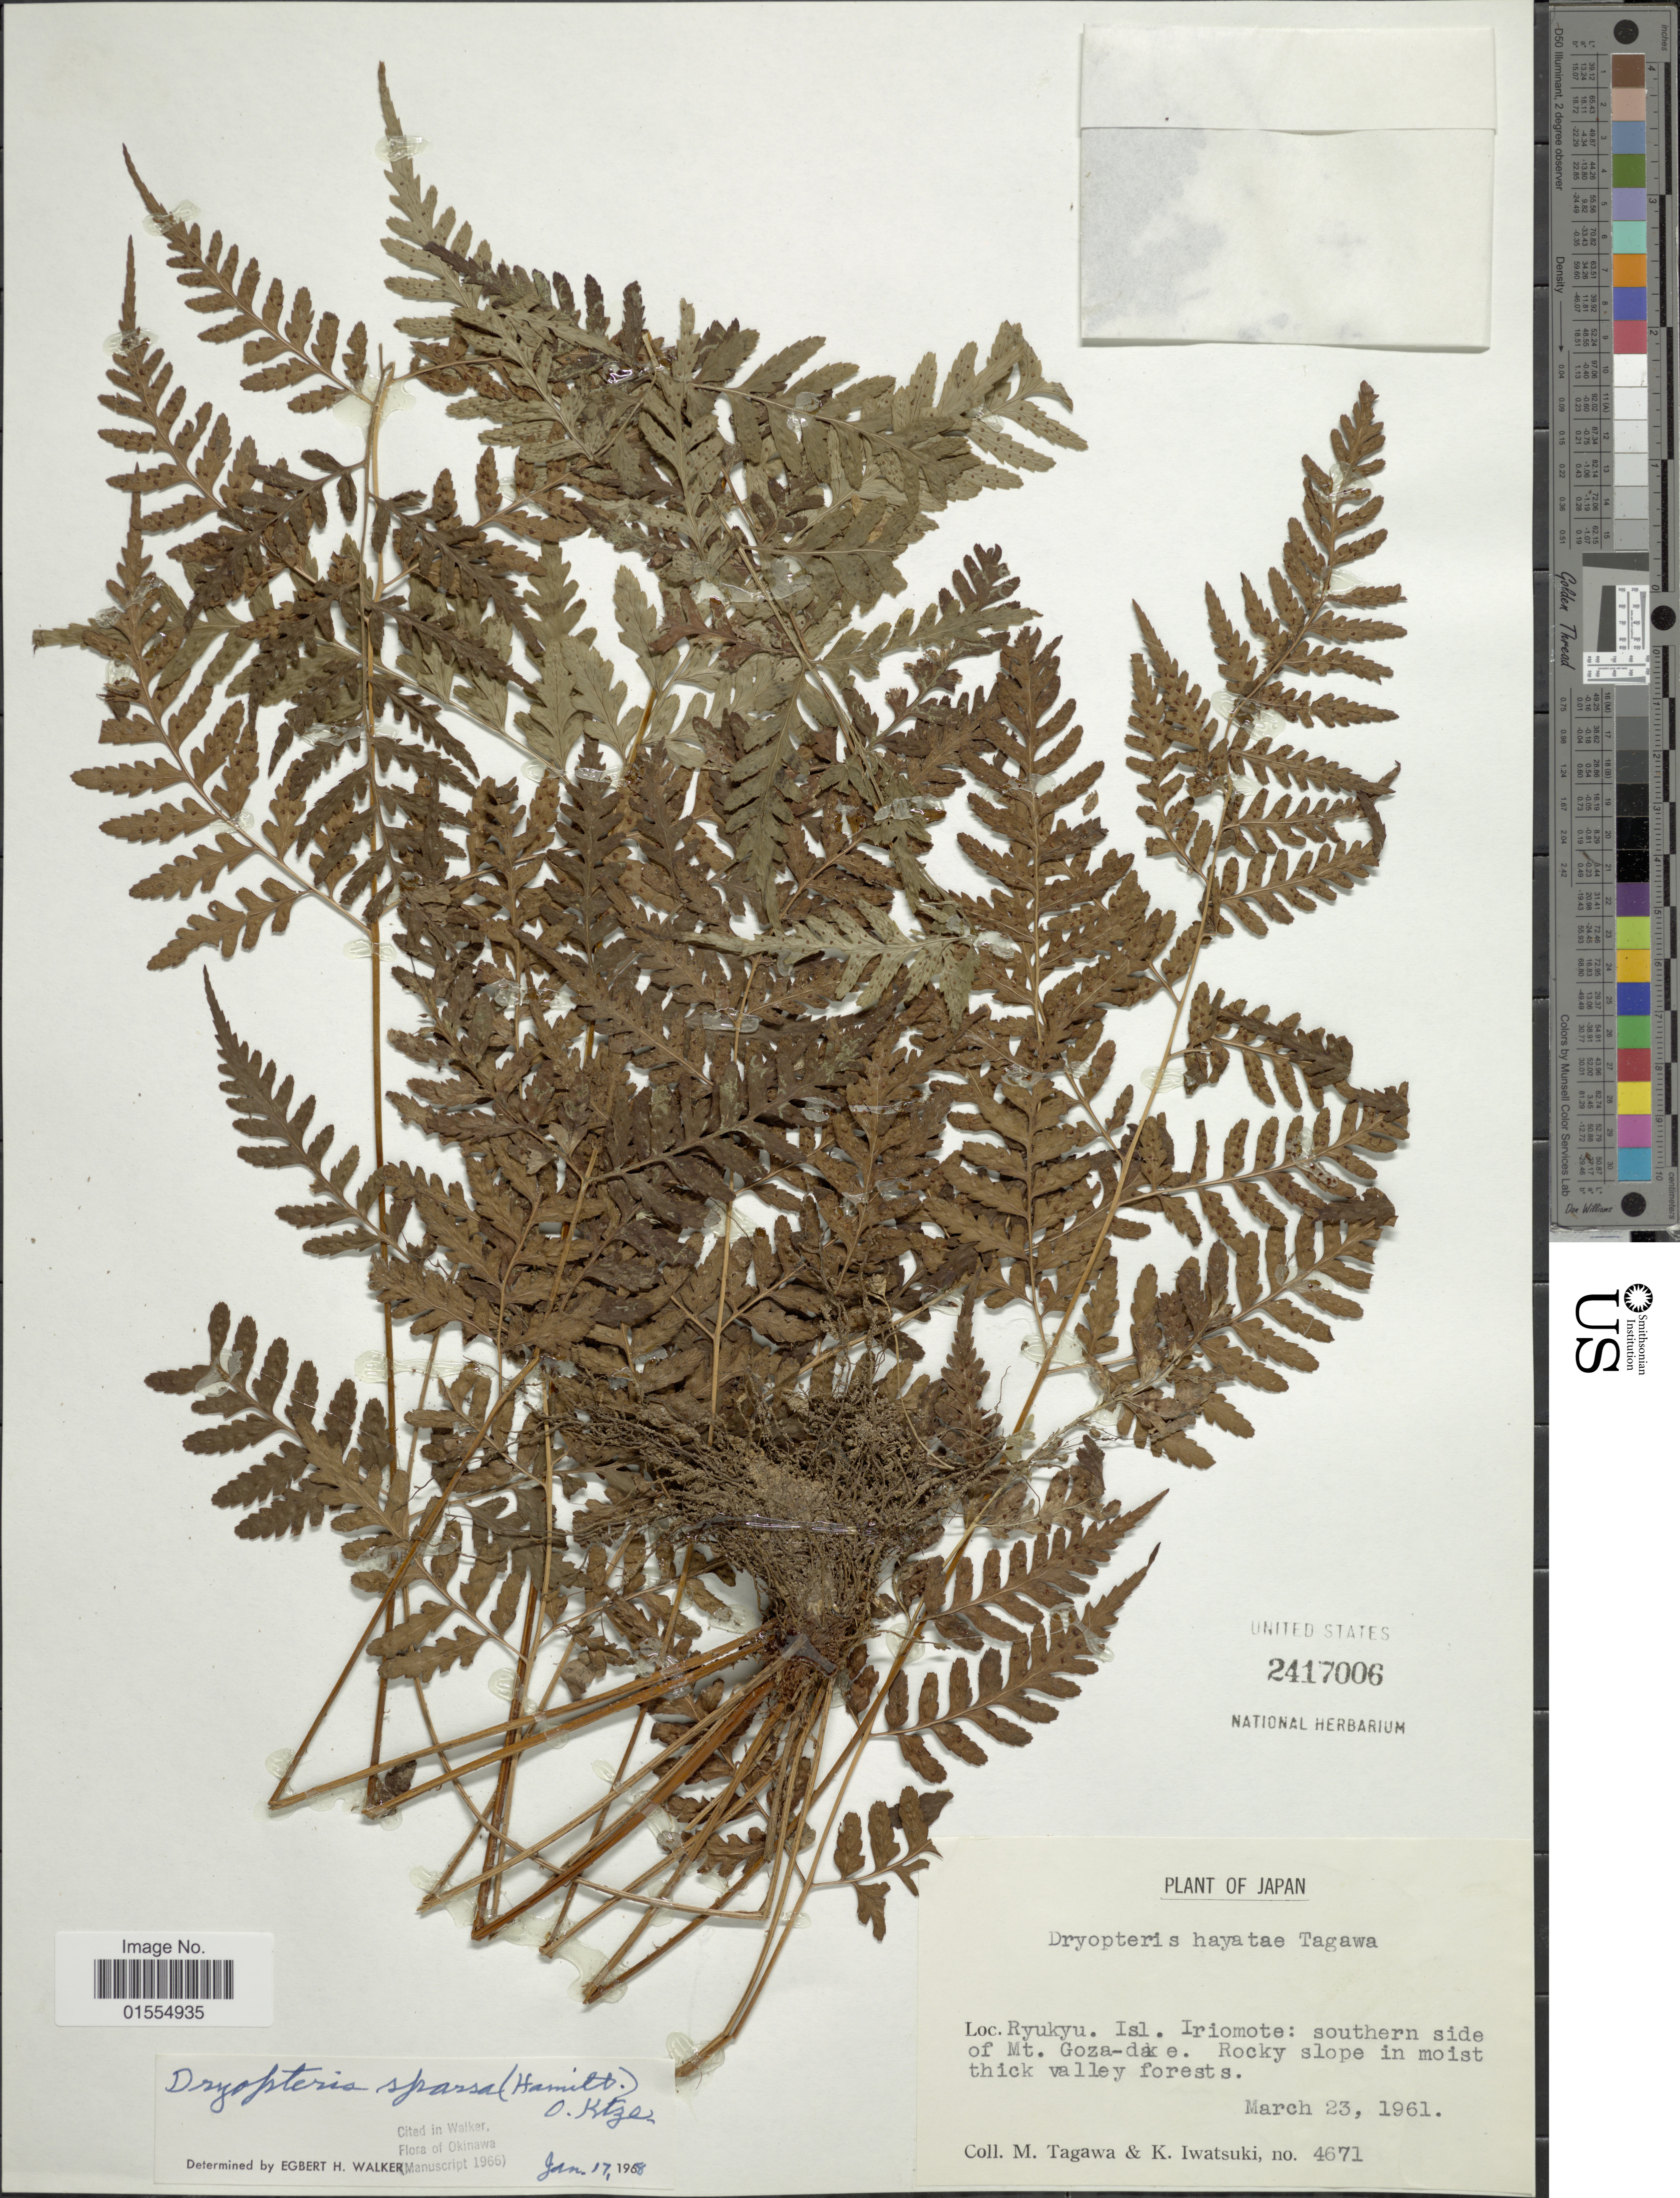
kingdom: Plantae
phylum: Tracheophyta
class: Polypodiopsida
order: Polypodiales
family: Dryopteridaceae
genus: Dryopteris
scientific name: Dryopteris sparsa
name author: (D. Don) Kuntze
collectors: M. Tagawa & K. Iwatsuki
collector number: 4671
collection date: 1961-03-23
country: Japan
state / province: Okinawa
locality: Japan, Ryukyu, Isl. Iriomote: southern side of Mt. Goza-dake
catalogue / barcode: US 2417006